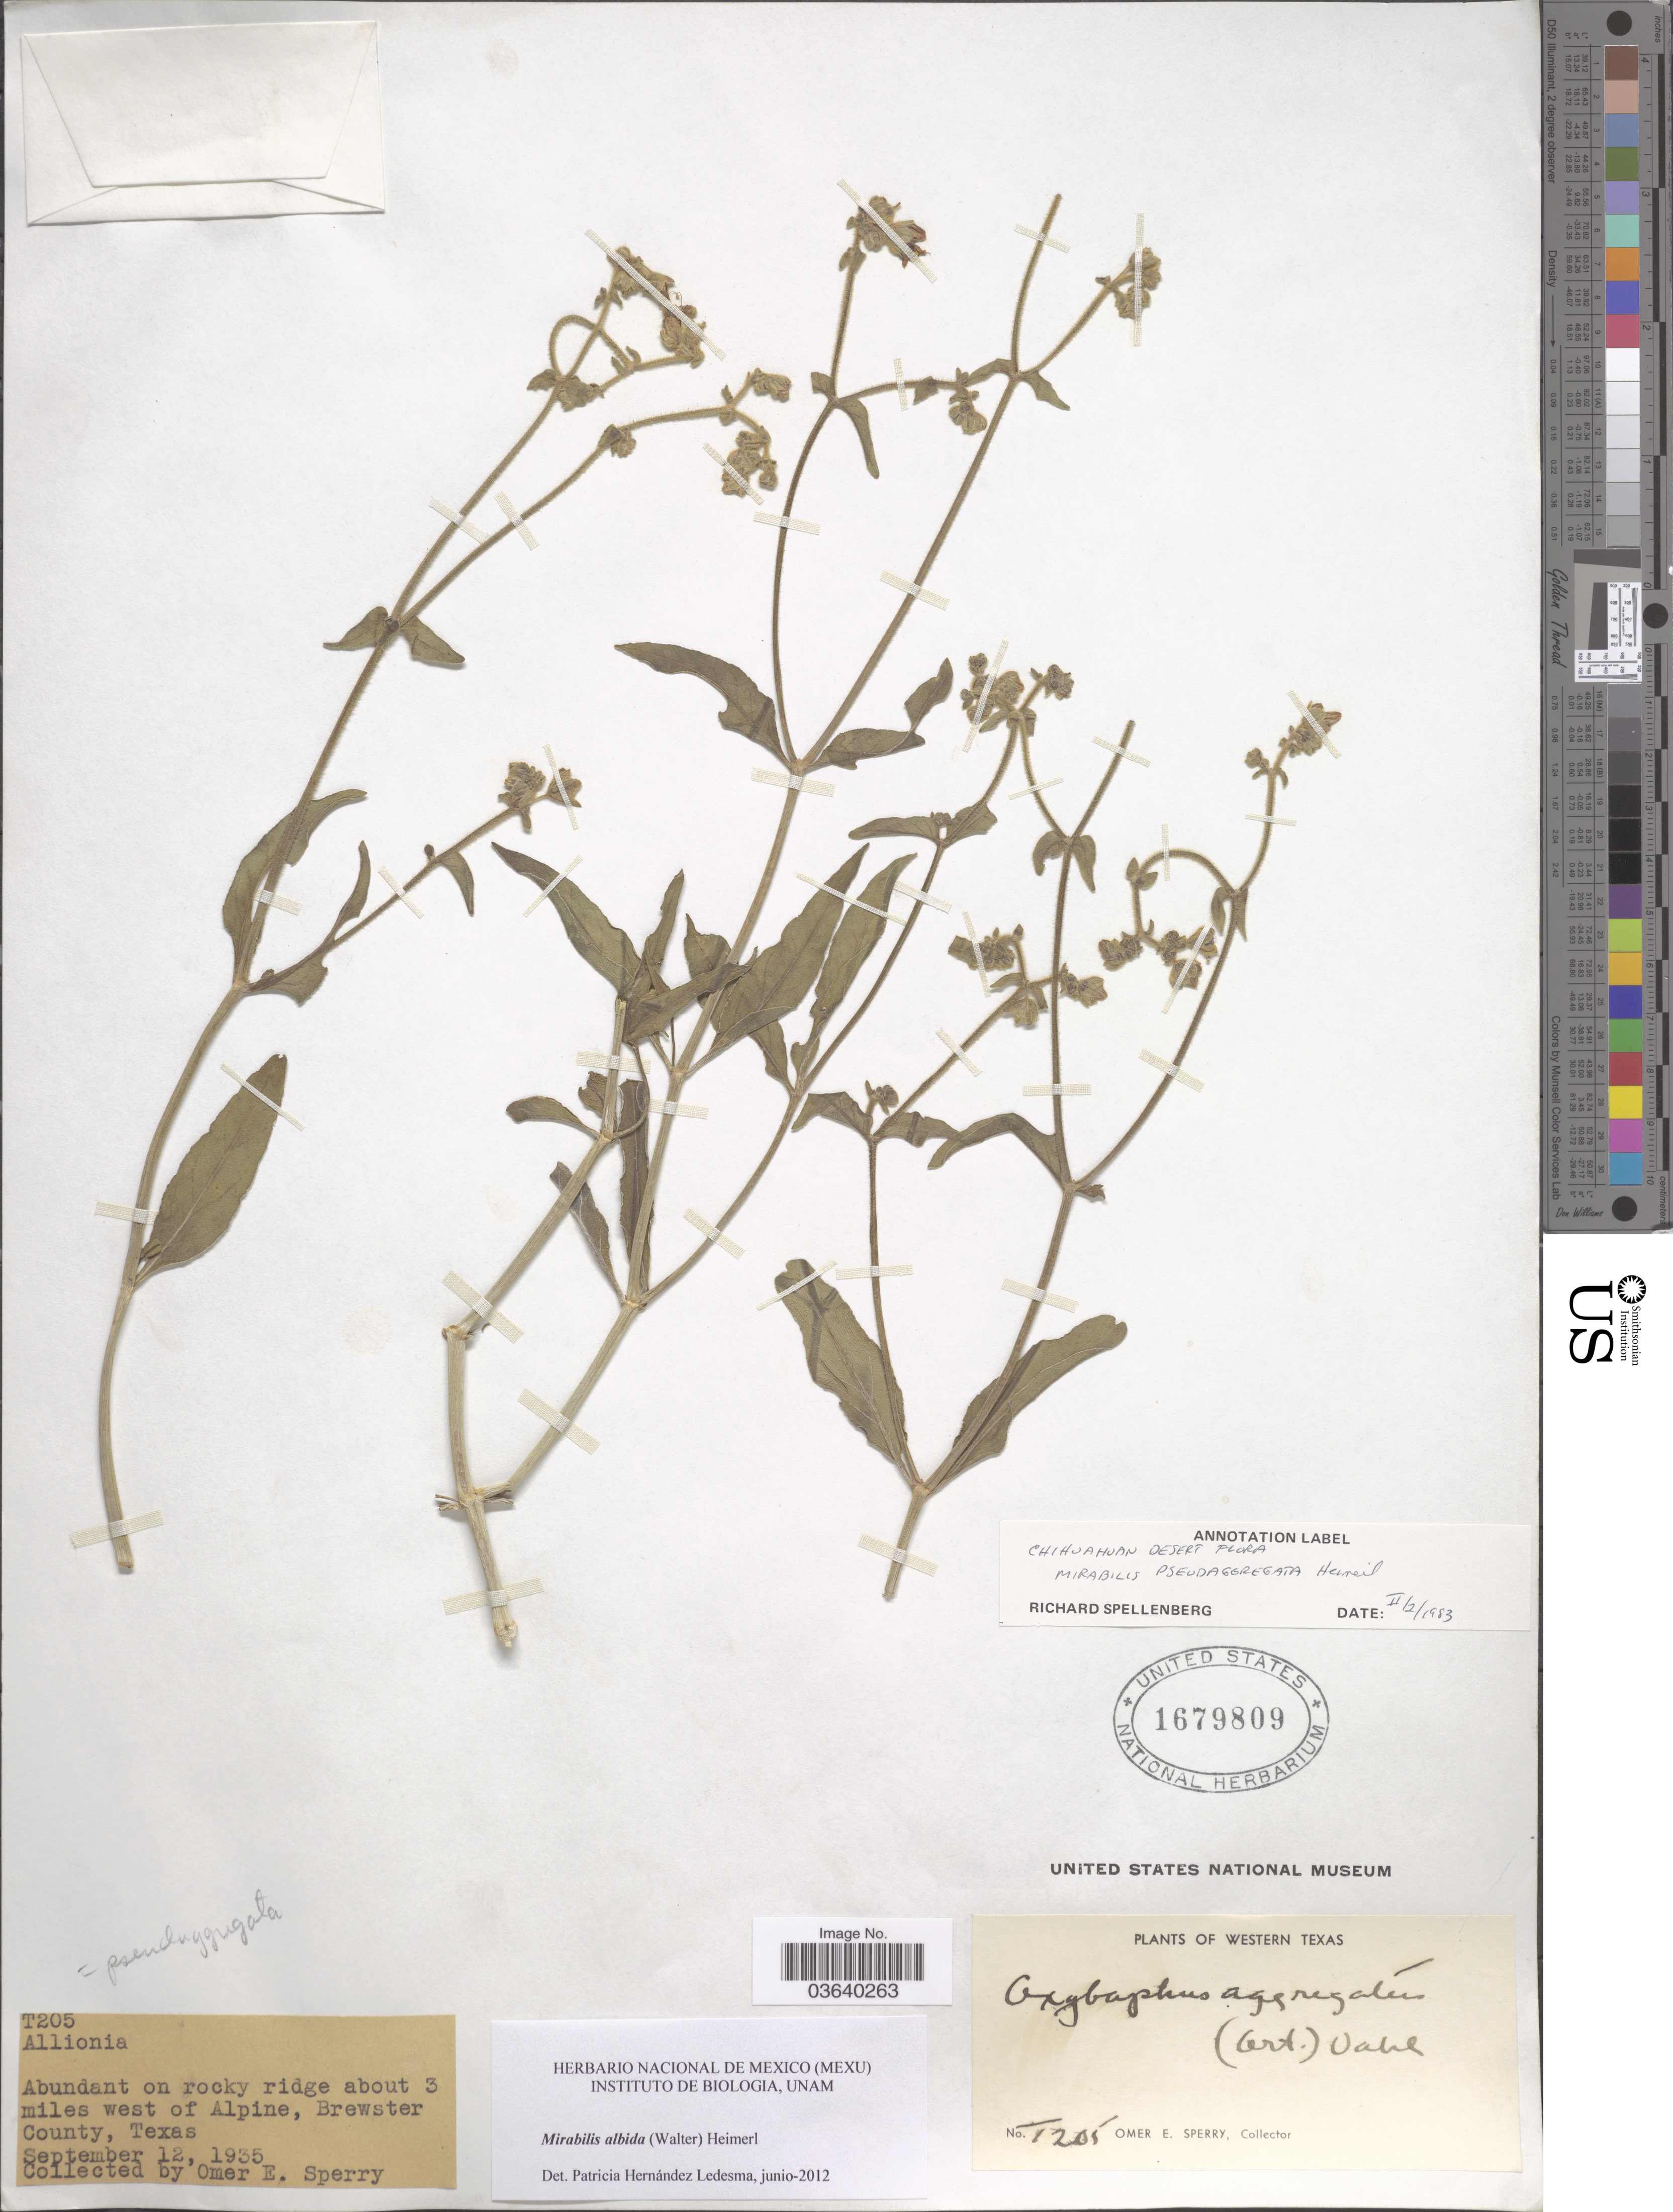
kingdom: Plantae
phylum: Tracheophyta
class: Magnoliopsida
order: Caryophyllales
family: Nyctaginaceae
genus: Mirabilis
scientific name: Mirabilis albida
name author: (Walter) Heimerl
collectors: O. E. Sperry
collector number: T205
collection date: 1935-09-12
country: United States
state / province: Texas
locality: Western Texas. About 3 miles west of Alpine, Brewster County.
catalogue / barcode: US 1679809